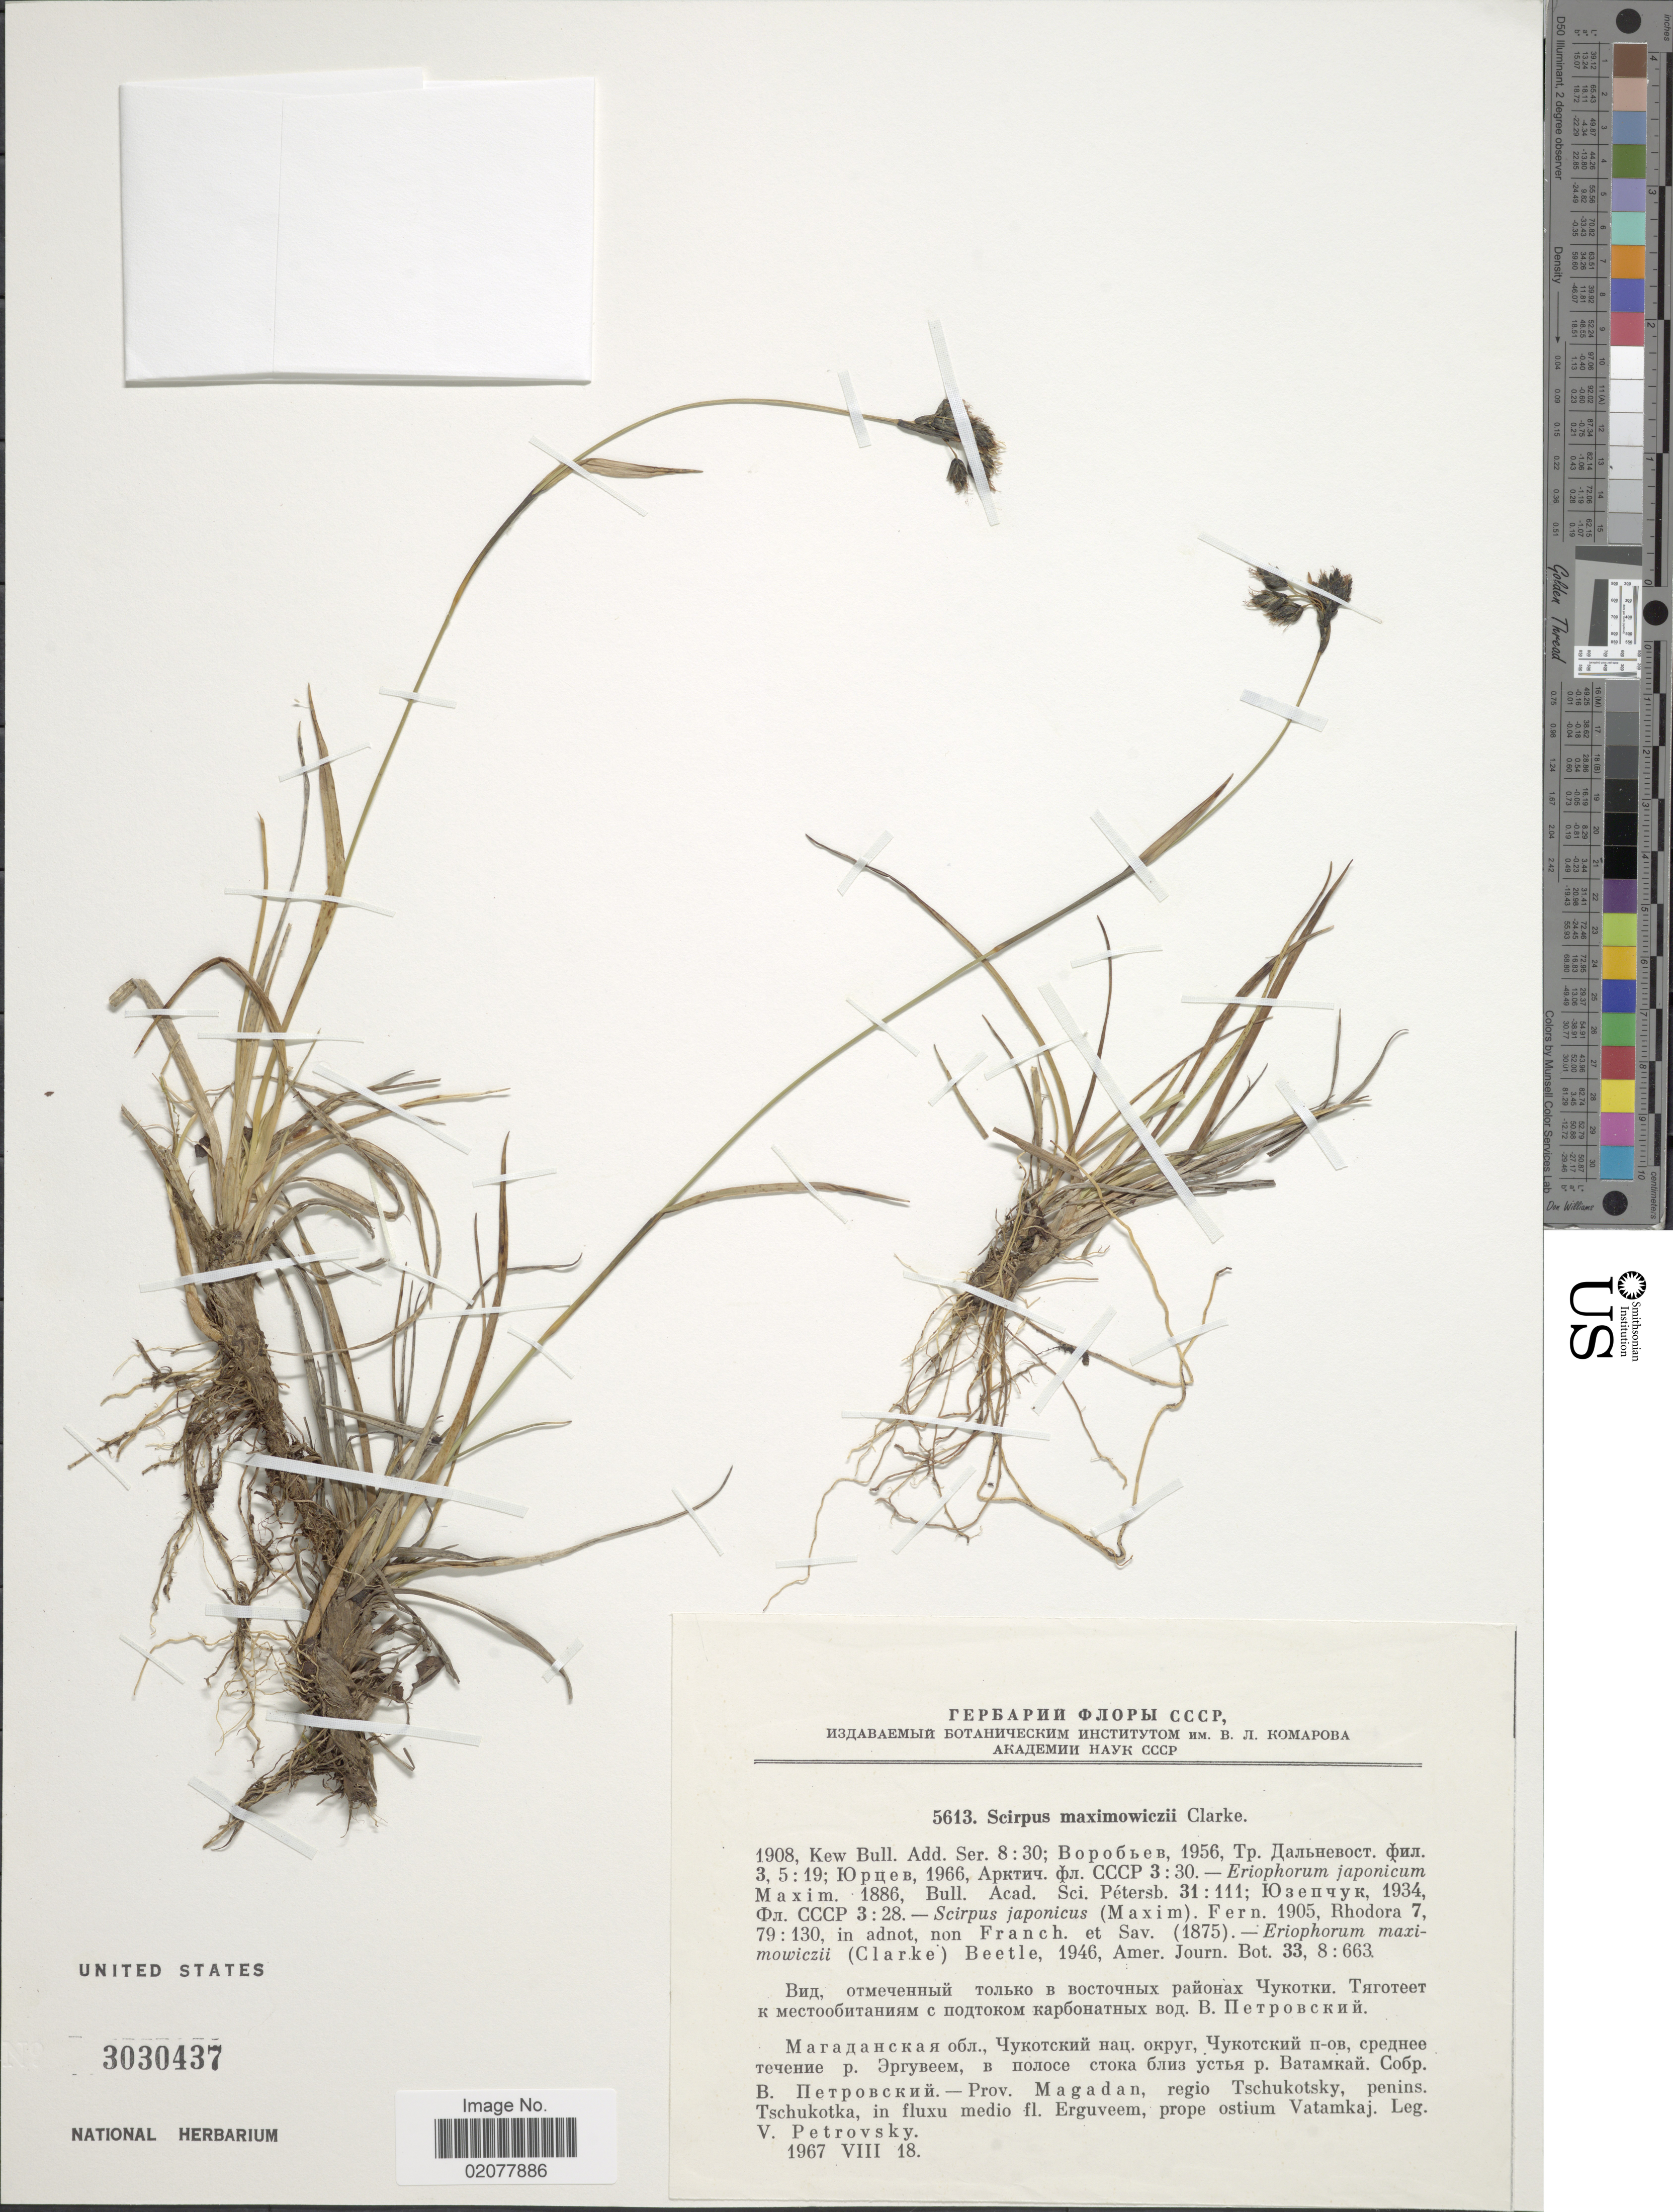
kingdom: Plantae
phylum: Tracheophyta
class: Liliopsida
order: Poales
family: Cyperaceae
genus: Scirpus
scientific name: Scirpus maximowiczii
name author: C.B. Clarke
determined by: Strong, Mark T., (BOT), Smithsonian Institution - National Museum of Natural History (UNITED STATES)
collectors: A. Petrovsky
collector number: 5613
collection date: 1967-08-18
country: Russian Federation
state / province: Magadan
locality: Prov. Magadan, regio Tschukotsky, penins. Tschukotka, in fluxu medio fl. Erguveem, prope ostium Vatamkaj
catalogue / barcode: US 3030437